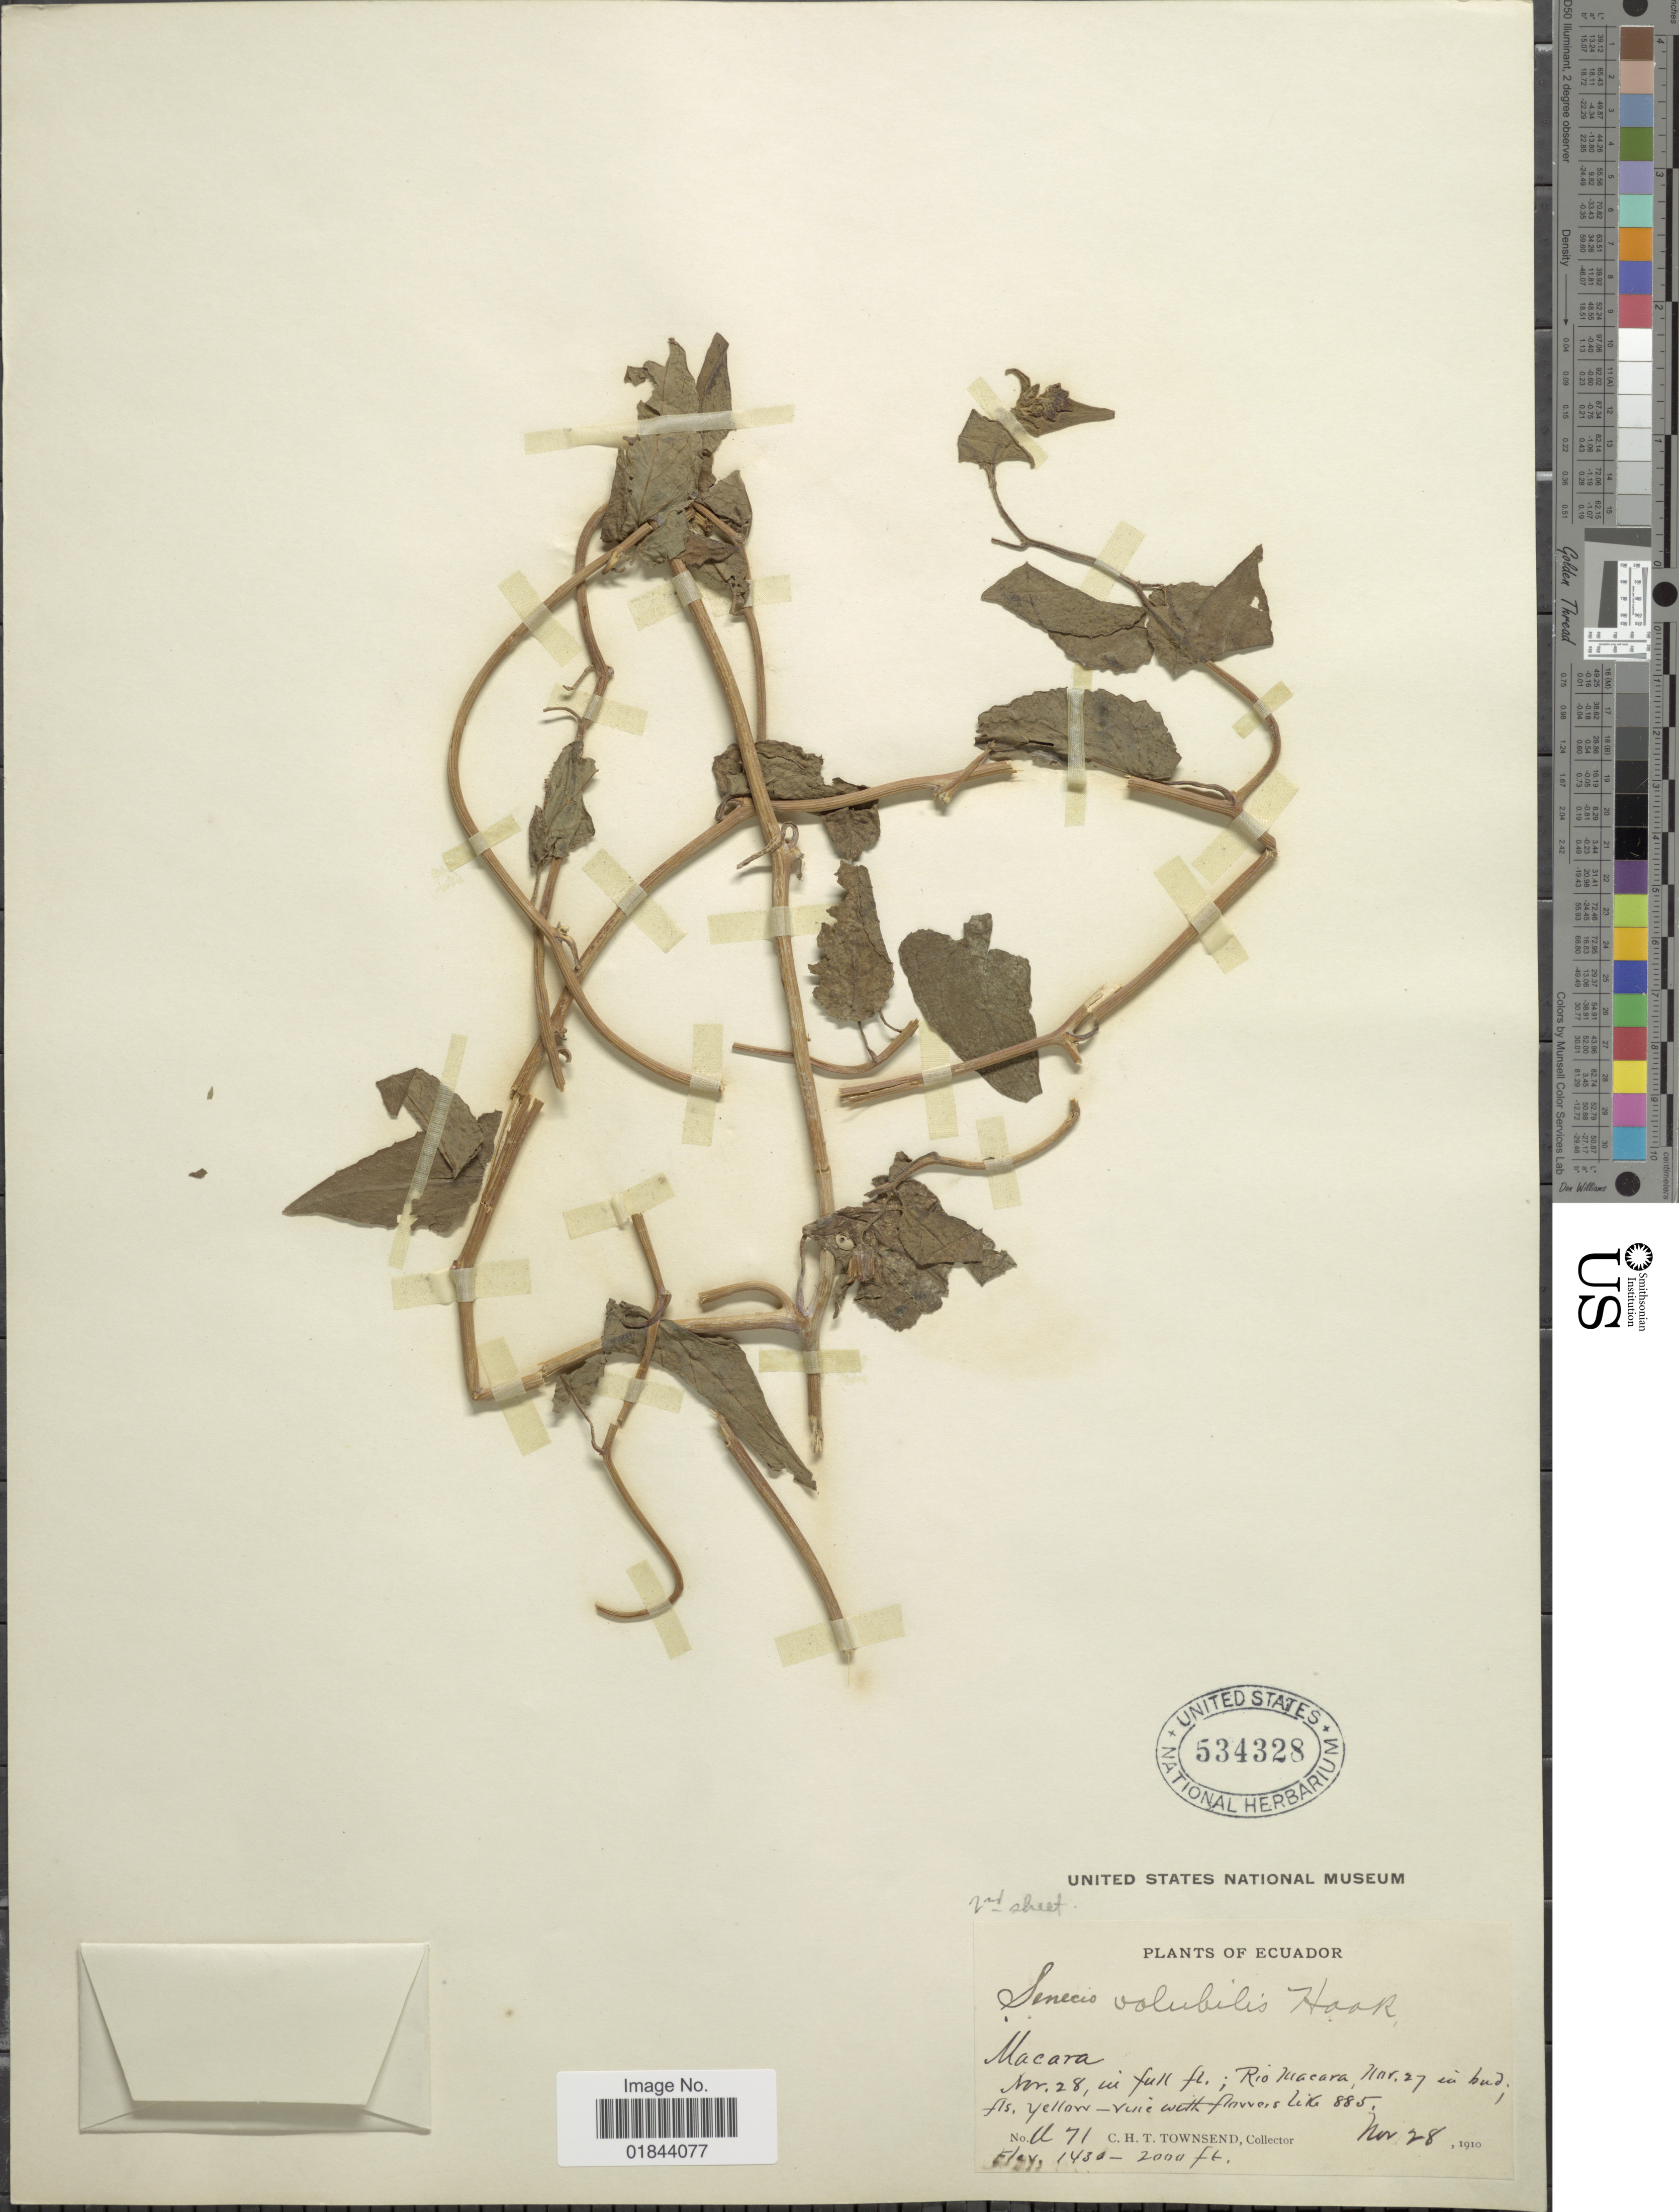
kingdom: Plantae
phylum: Tracheophyta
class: Magnoliopsida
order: Asterales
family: Asteraceae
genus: Pseudogynoxys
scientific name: Pseudogynoxys engleri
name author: (Hieron.) H. Rob. & Cuatrec.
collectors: C. H. T. Townsend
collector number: U 71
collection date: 1910-11-28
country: Ecuador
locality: Macara, Rio Macara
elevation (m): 436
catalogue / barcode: US 534328